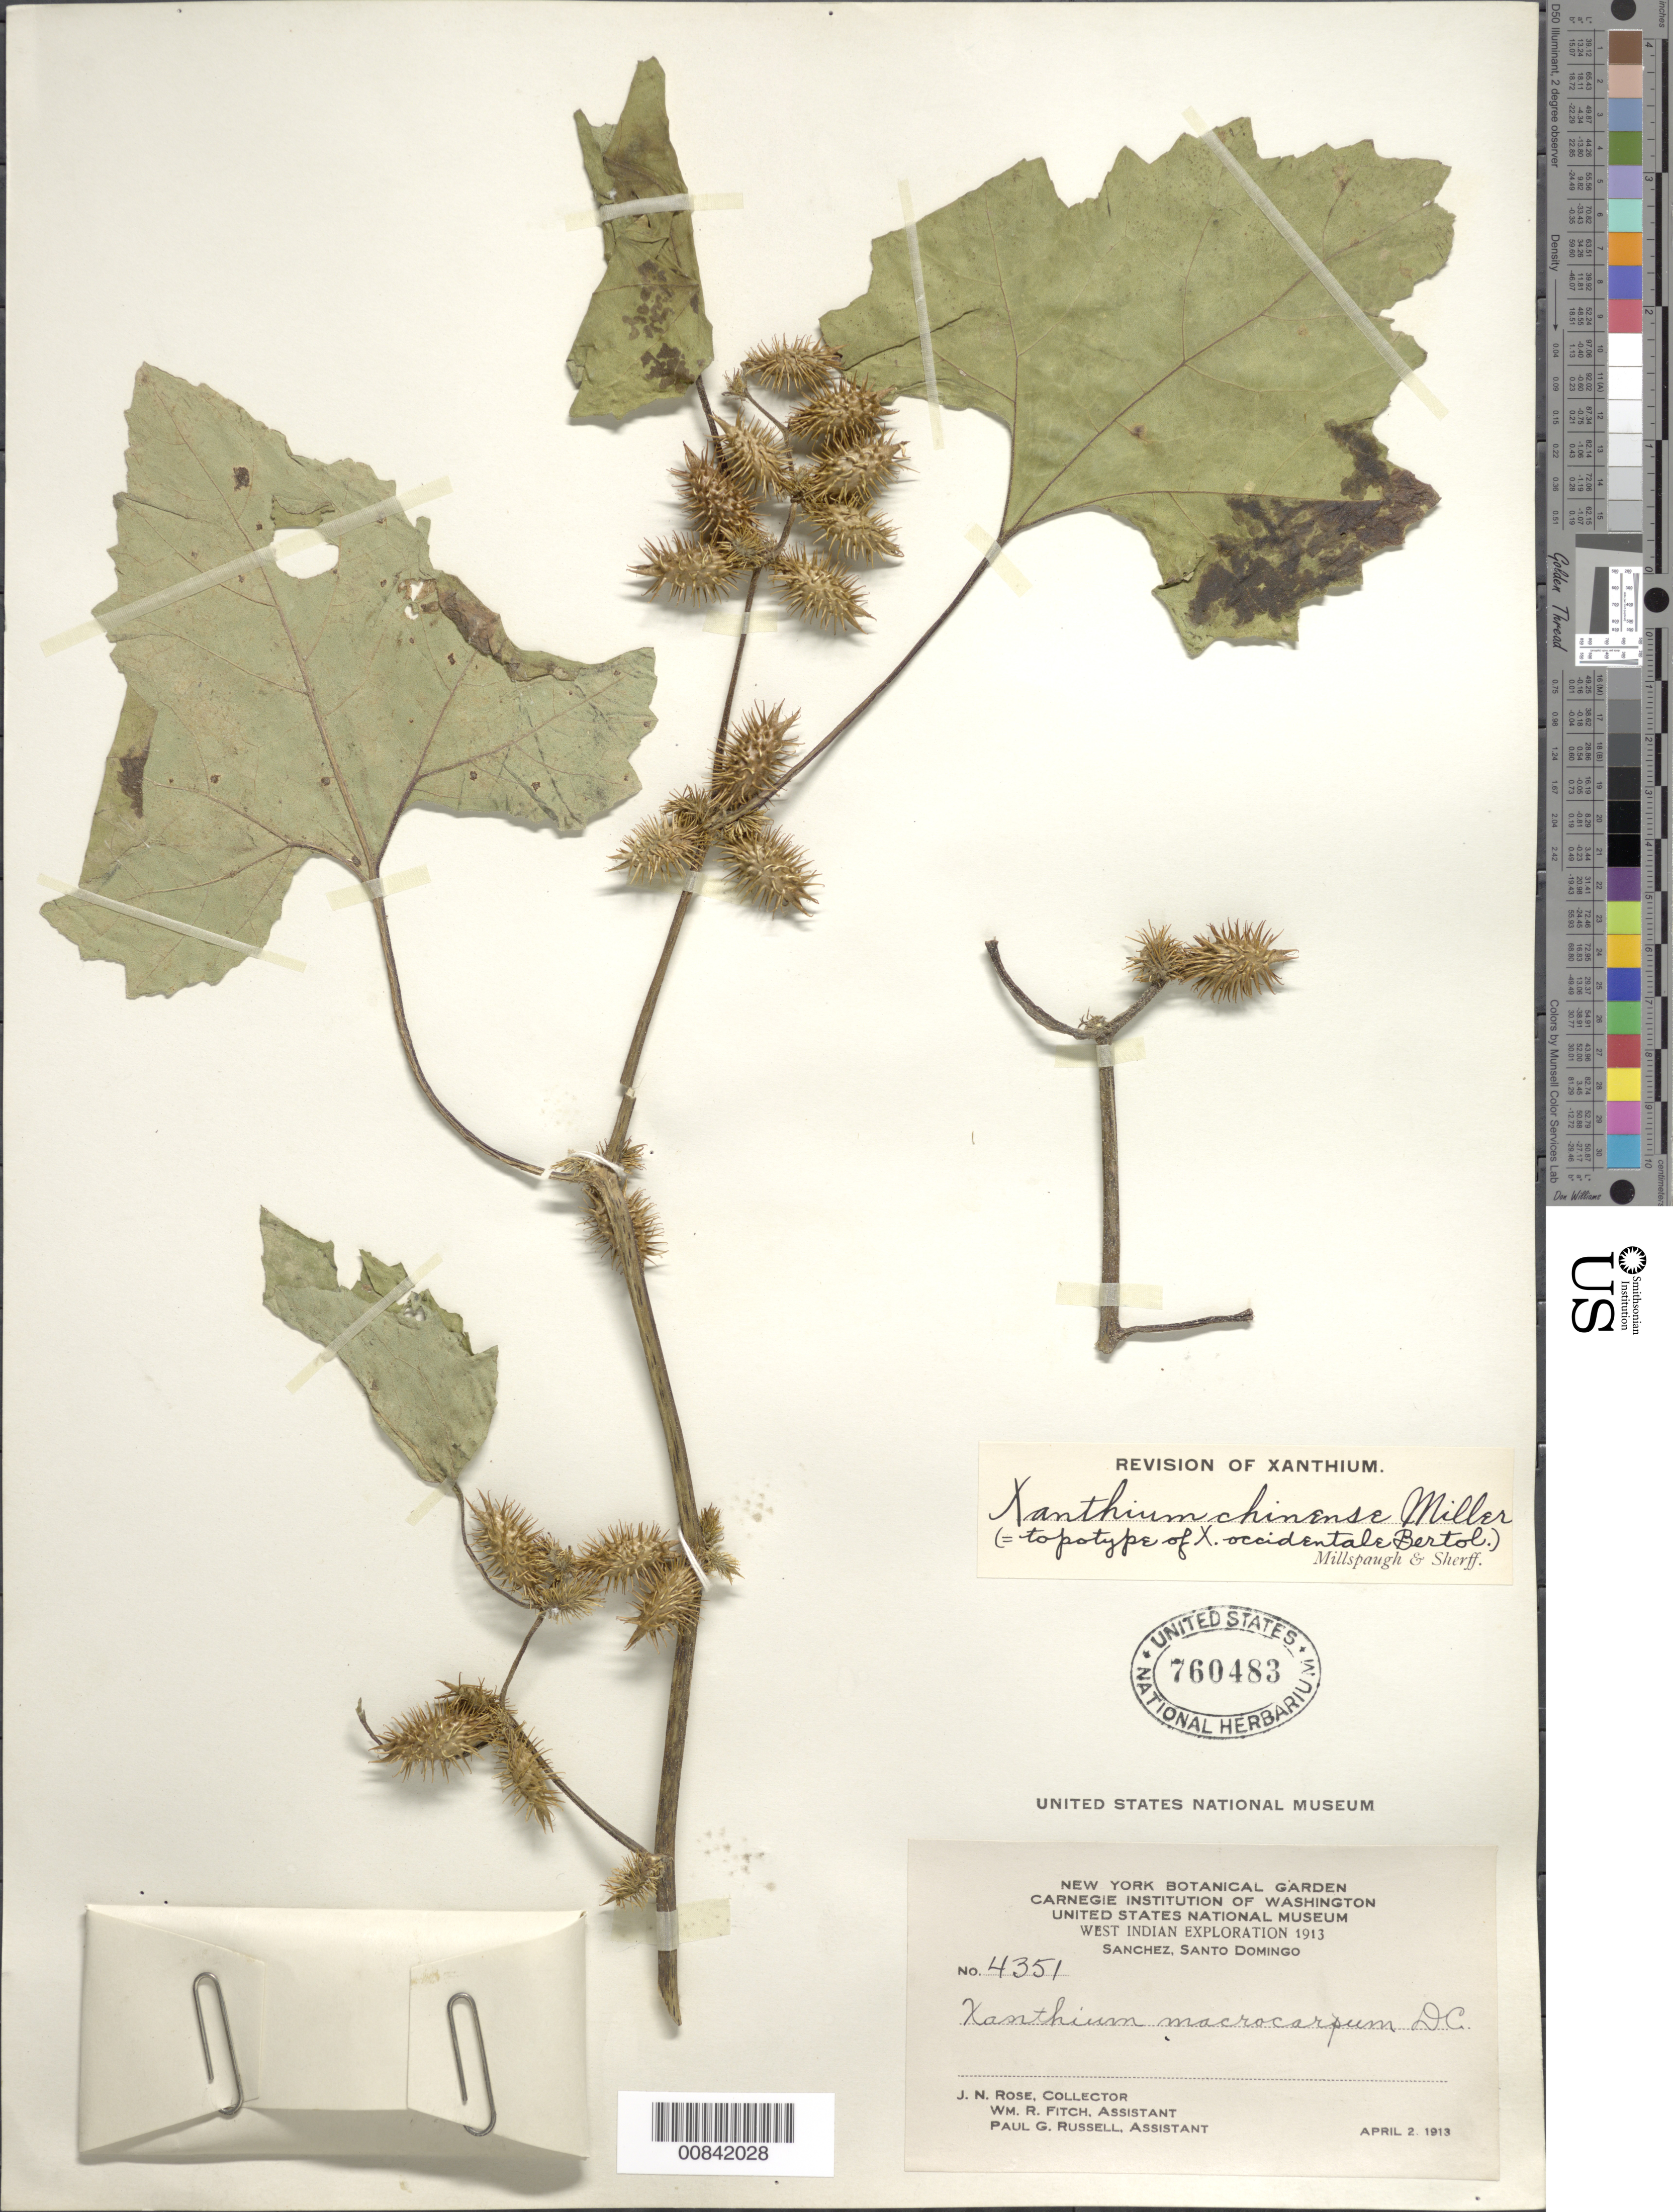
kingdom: Plantae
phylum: Tracheophyta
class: Magnoliopsida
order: Asterales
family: Asteraceae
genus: Xanthium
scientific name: Xanthium strumarium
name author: L.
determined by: Millspaugh, C. F.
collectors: J. N. Rose, W. R. Fitch & P. G. Russell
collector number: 4351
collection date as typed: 02 Apr 1913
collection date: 1913-04-02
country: Dominican Republic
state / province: Sanchez Ramirez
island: Hispaniola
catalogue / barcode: US 760483